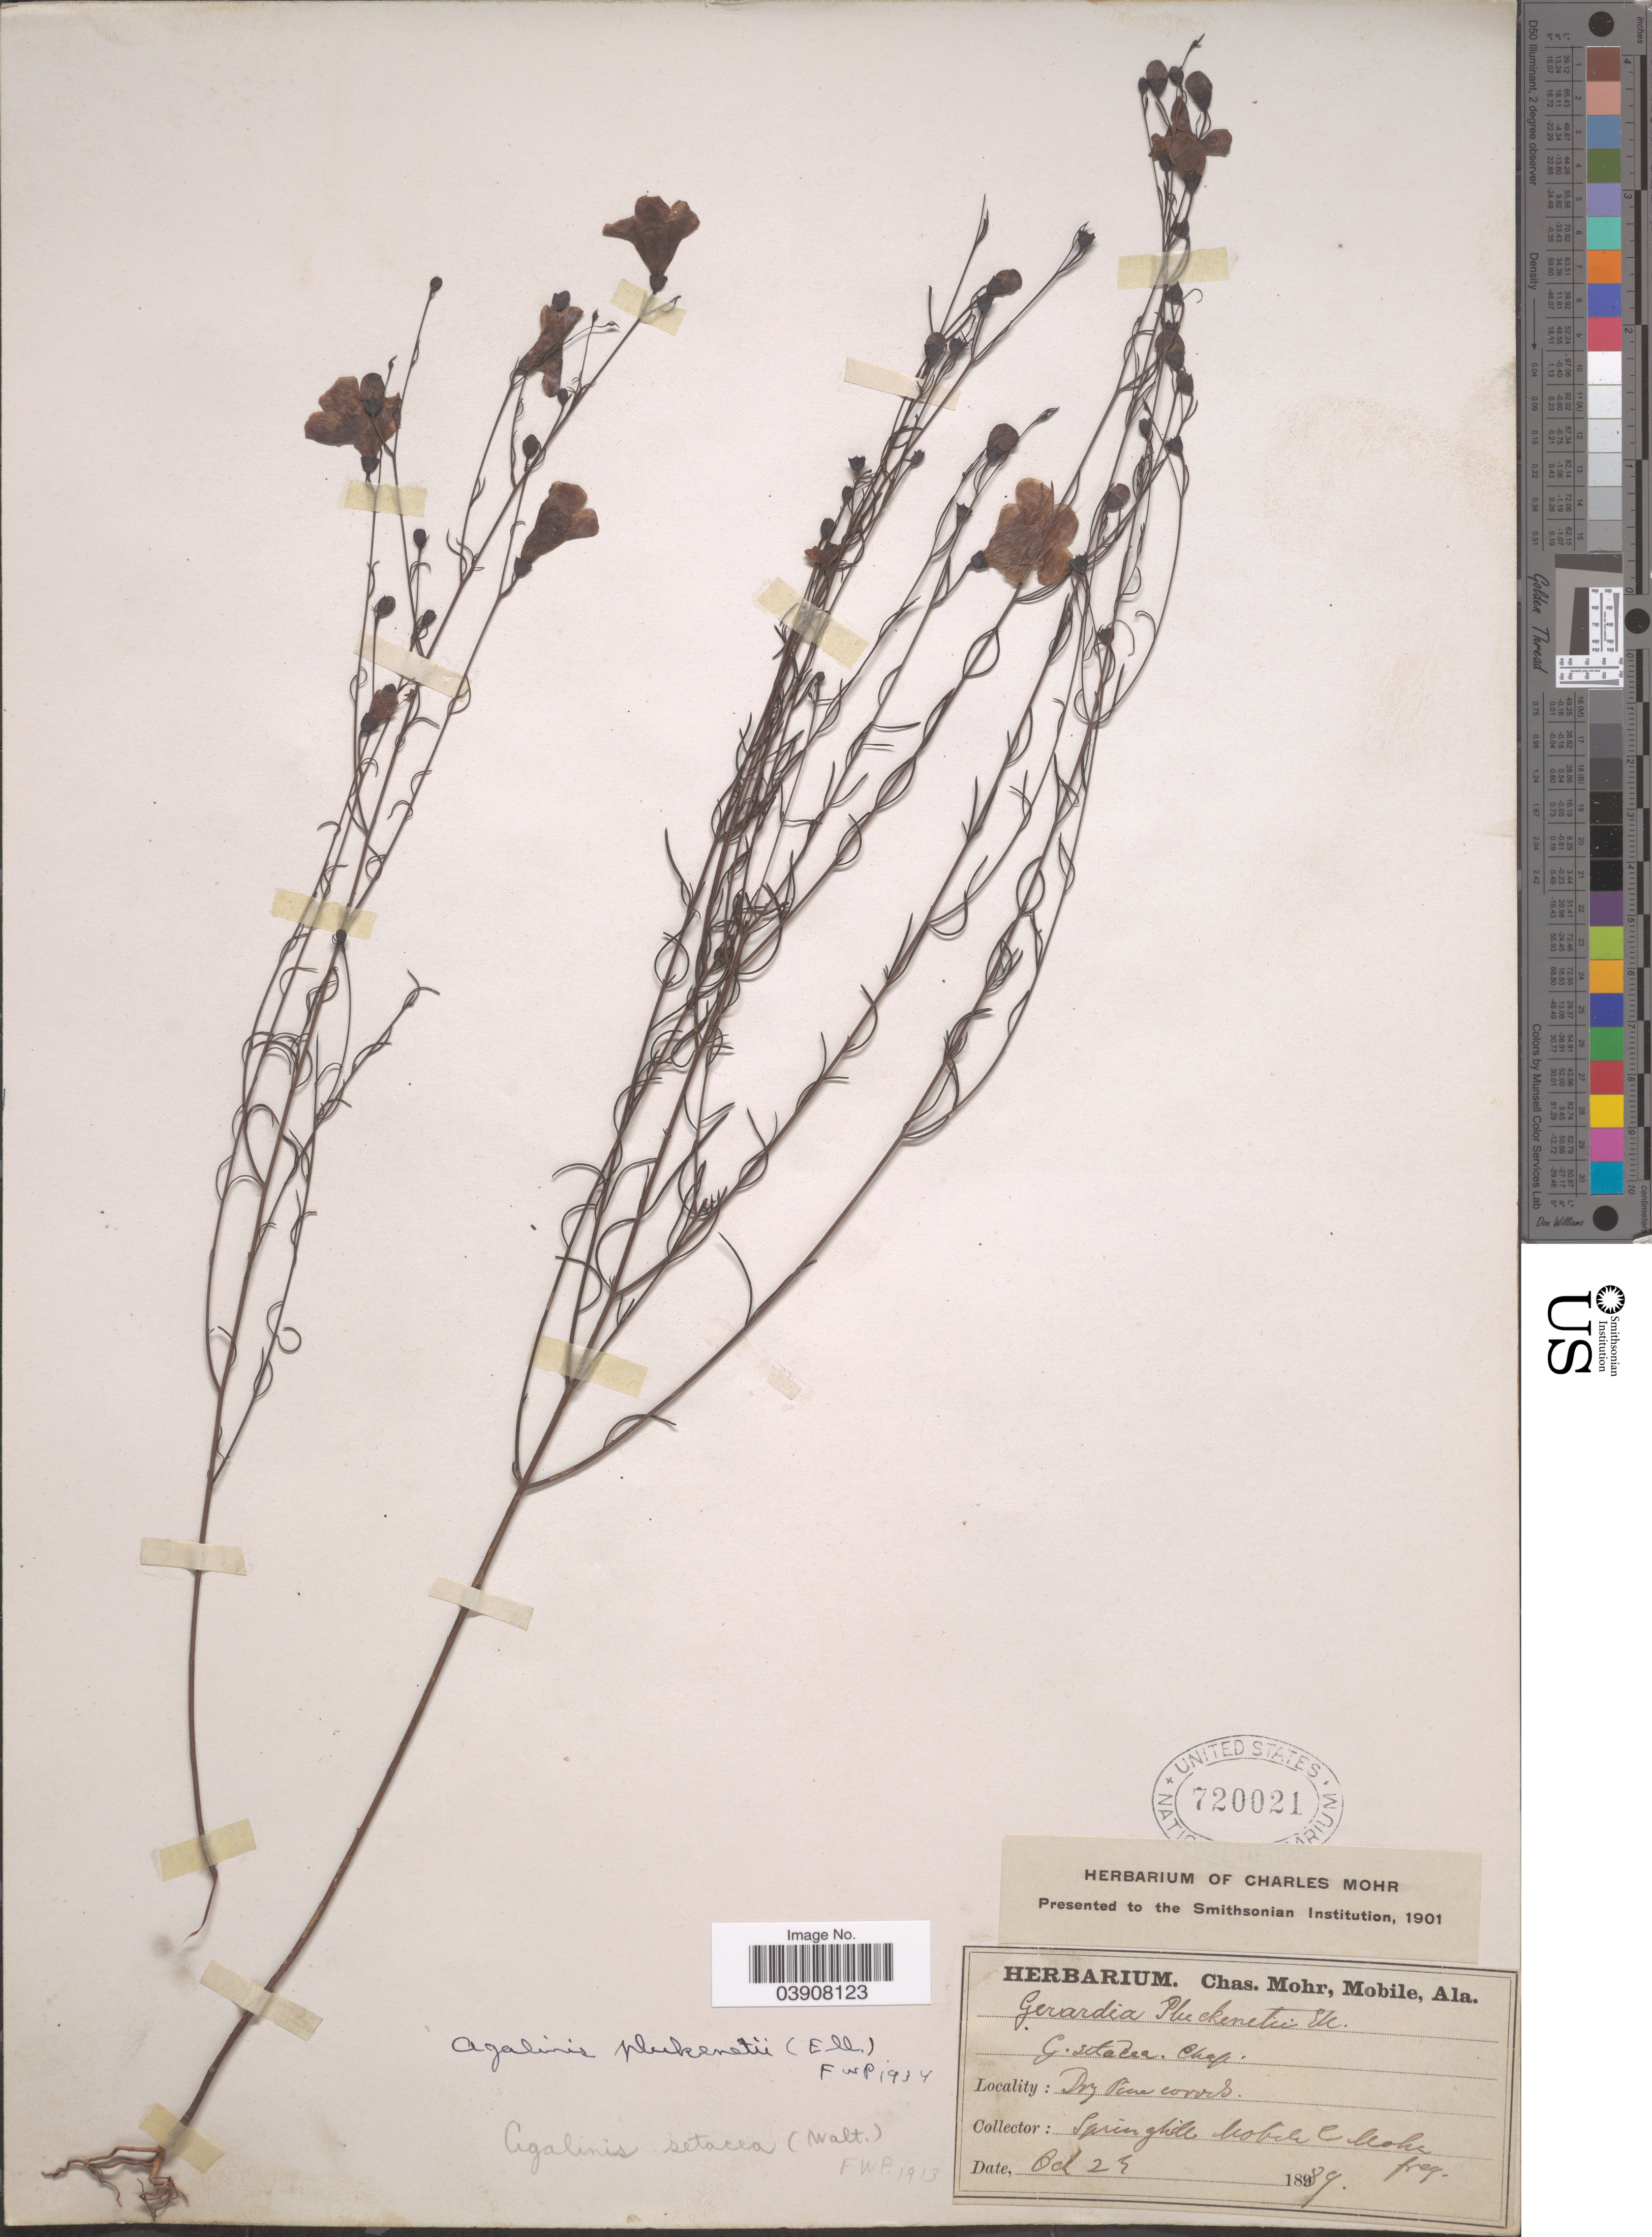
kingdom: Plantae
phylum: Tracheophyta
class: Magnoliopsida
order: Lamiales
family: Orobanchaceae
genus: Agalinis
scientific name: Agalinis plukenetii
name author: (Elliott) Raf.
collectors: C. T. Mohr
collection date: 1889-10-23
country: United States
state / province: Alabama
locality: Springhill, Mobile.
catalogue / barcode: US 720021